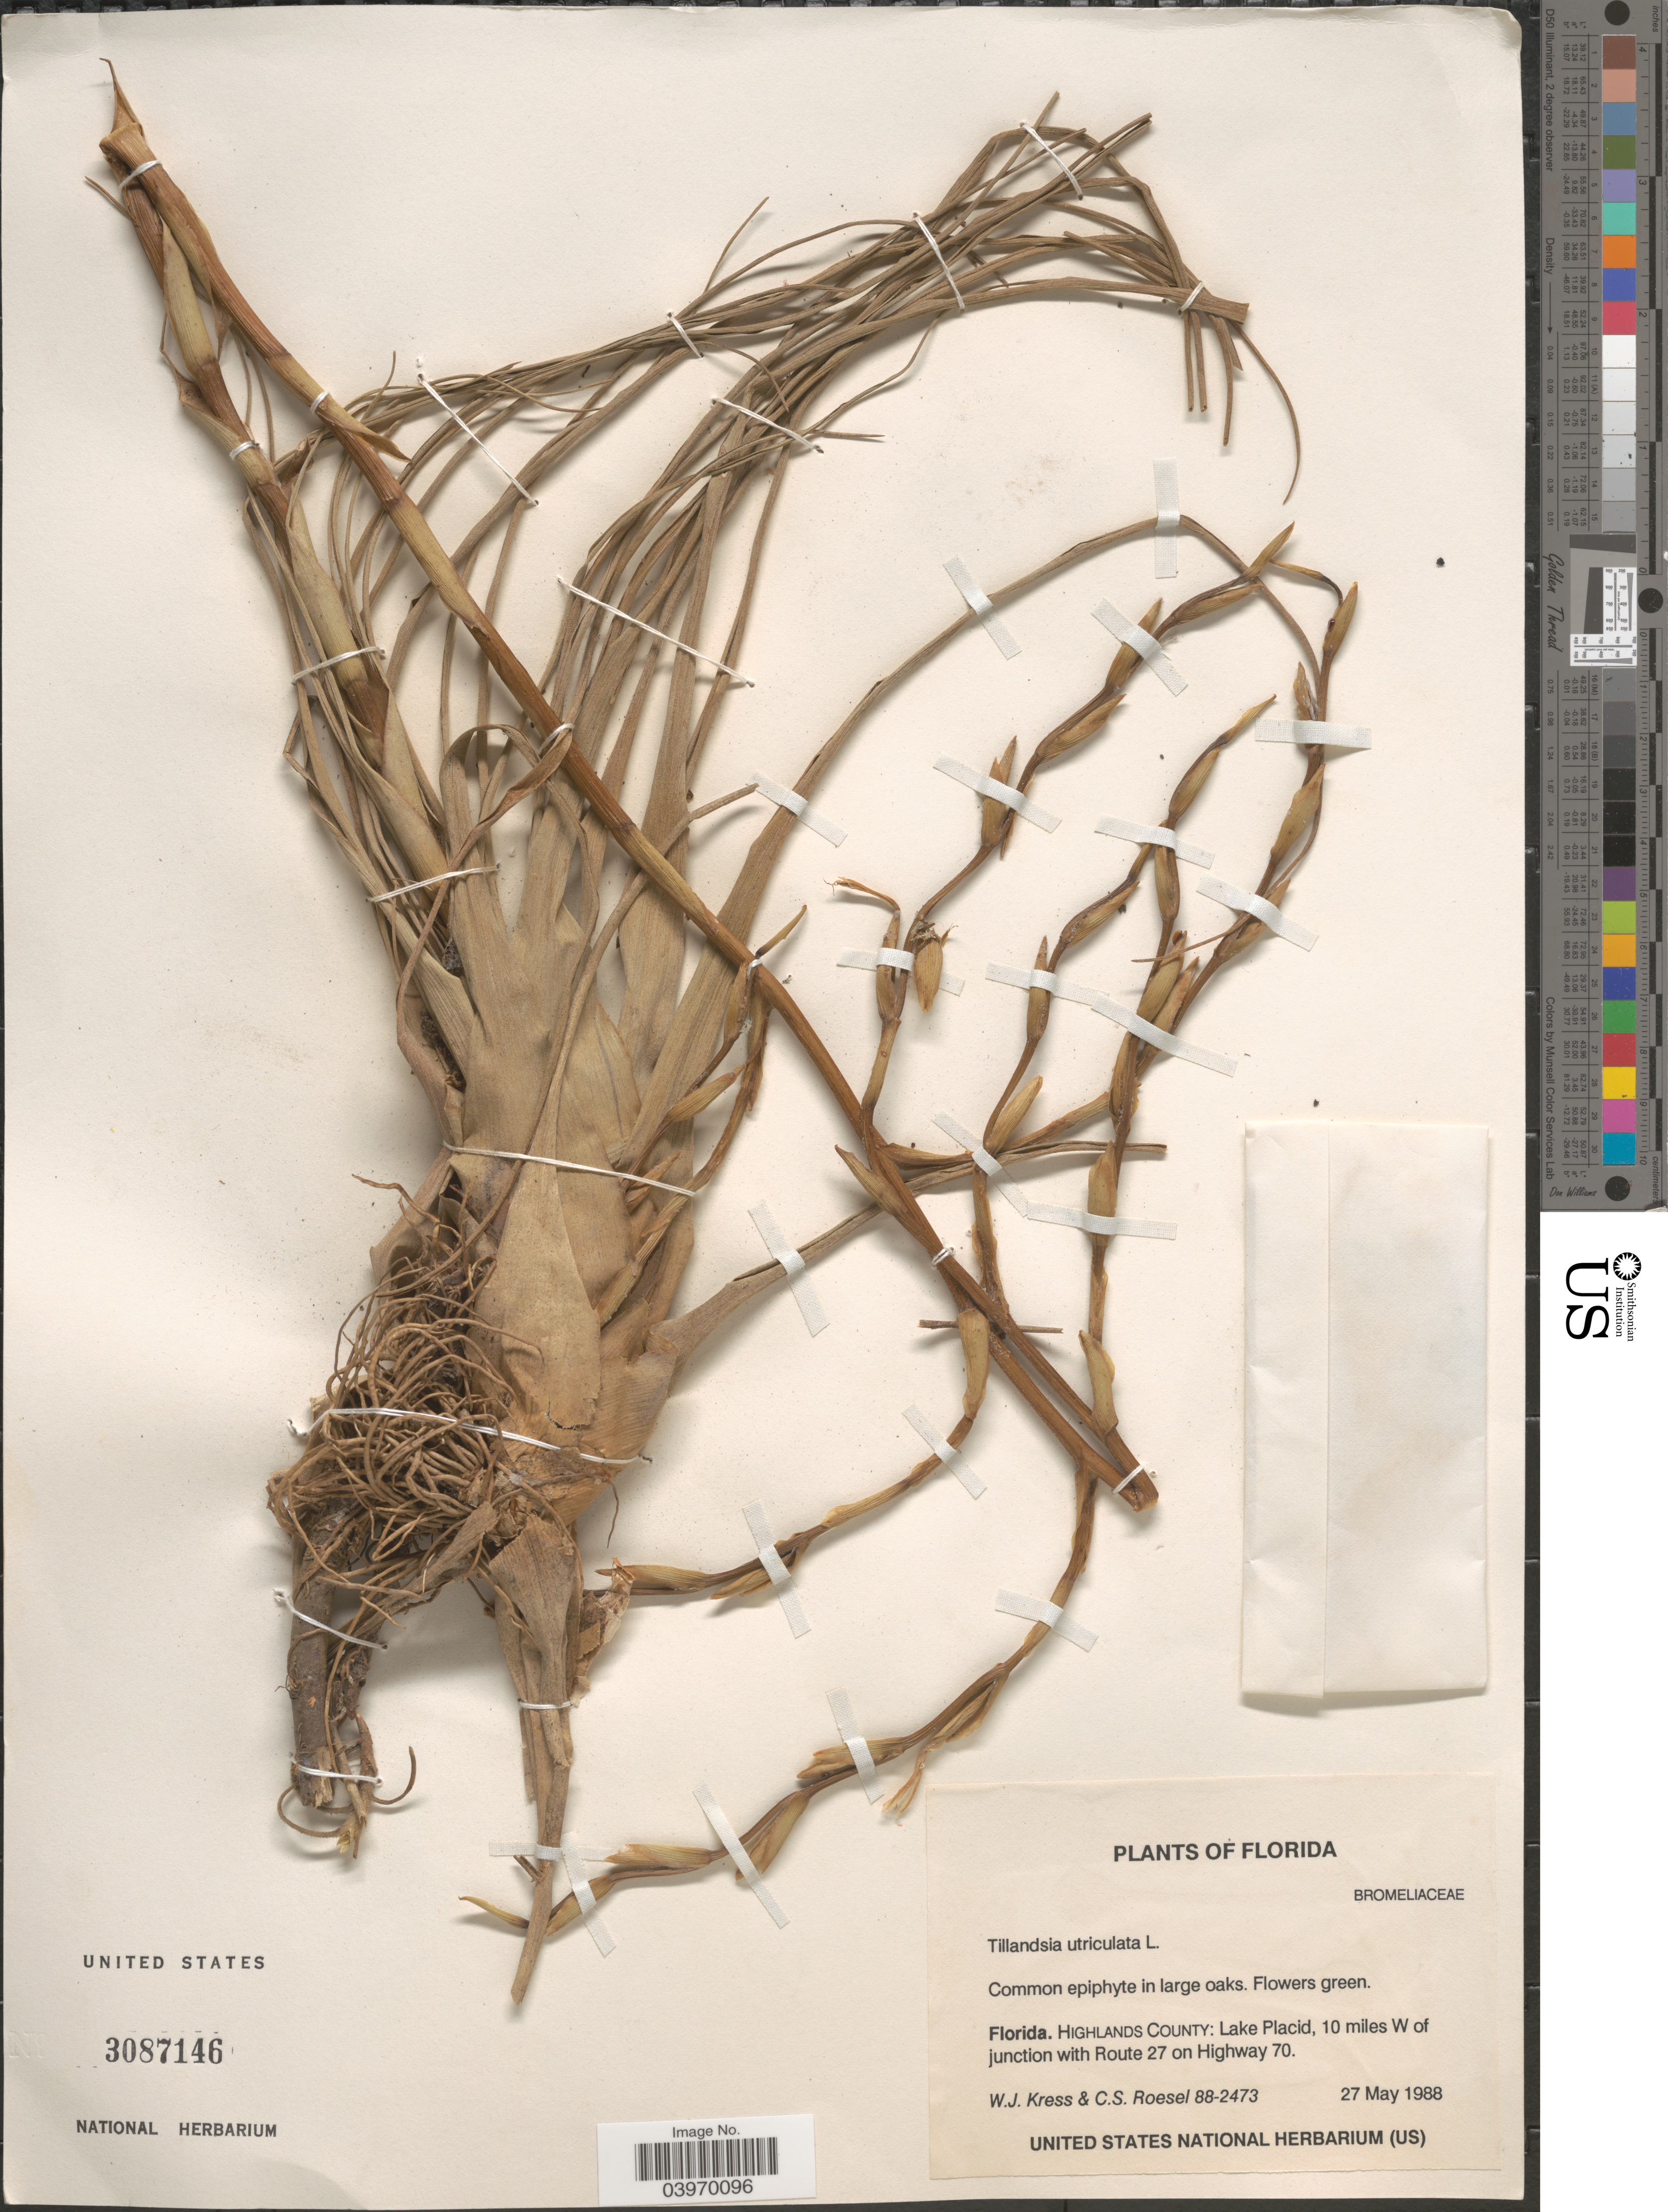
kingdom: Plantae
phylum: Tracheophyta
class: Liliopsida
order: Poales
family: Bromeliaceae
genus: Tillandsia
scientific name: Tillandsia utriculata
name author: L.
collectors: W. J. Kress & C. S. Roesel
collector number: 88-2473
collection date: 1988-05-27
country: United States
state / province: Florida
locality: Highlands County: Lake Placid, 10 miles W of junction with Route 27 on Highway 70.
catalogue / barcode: US 3087146